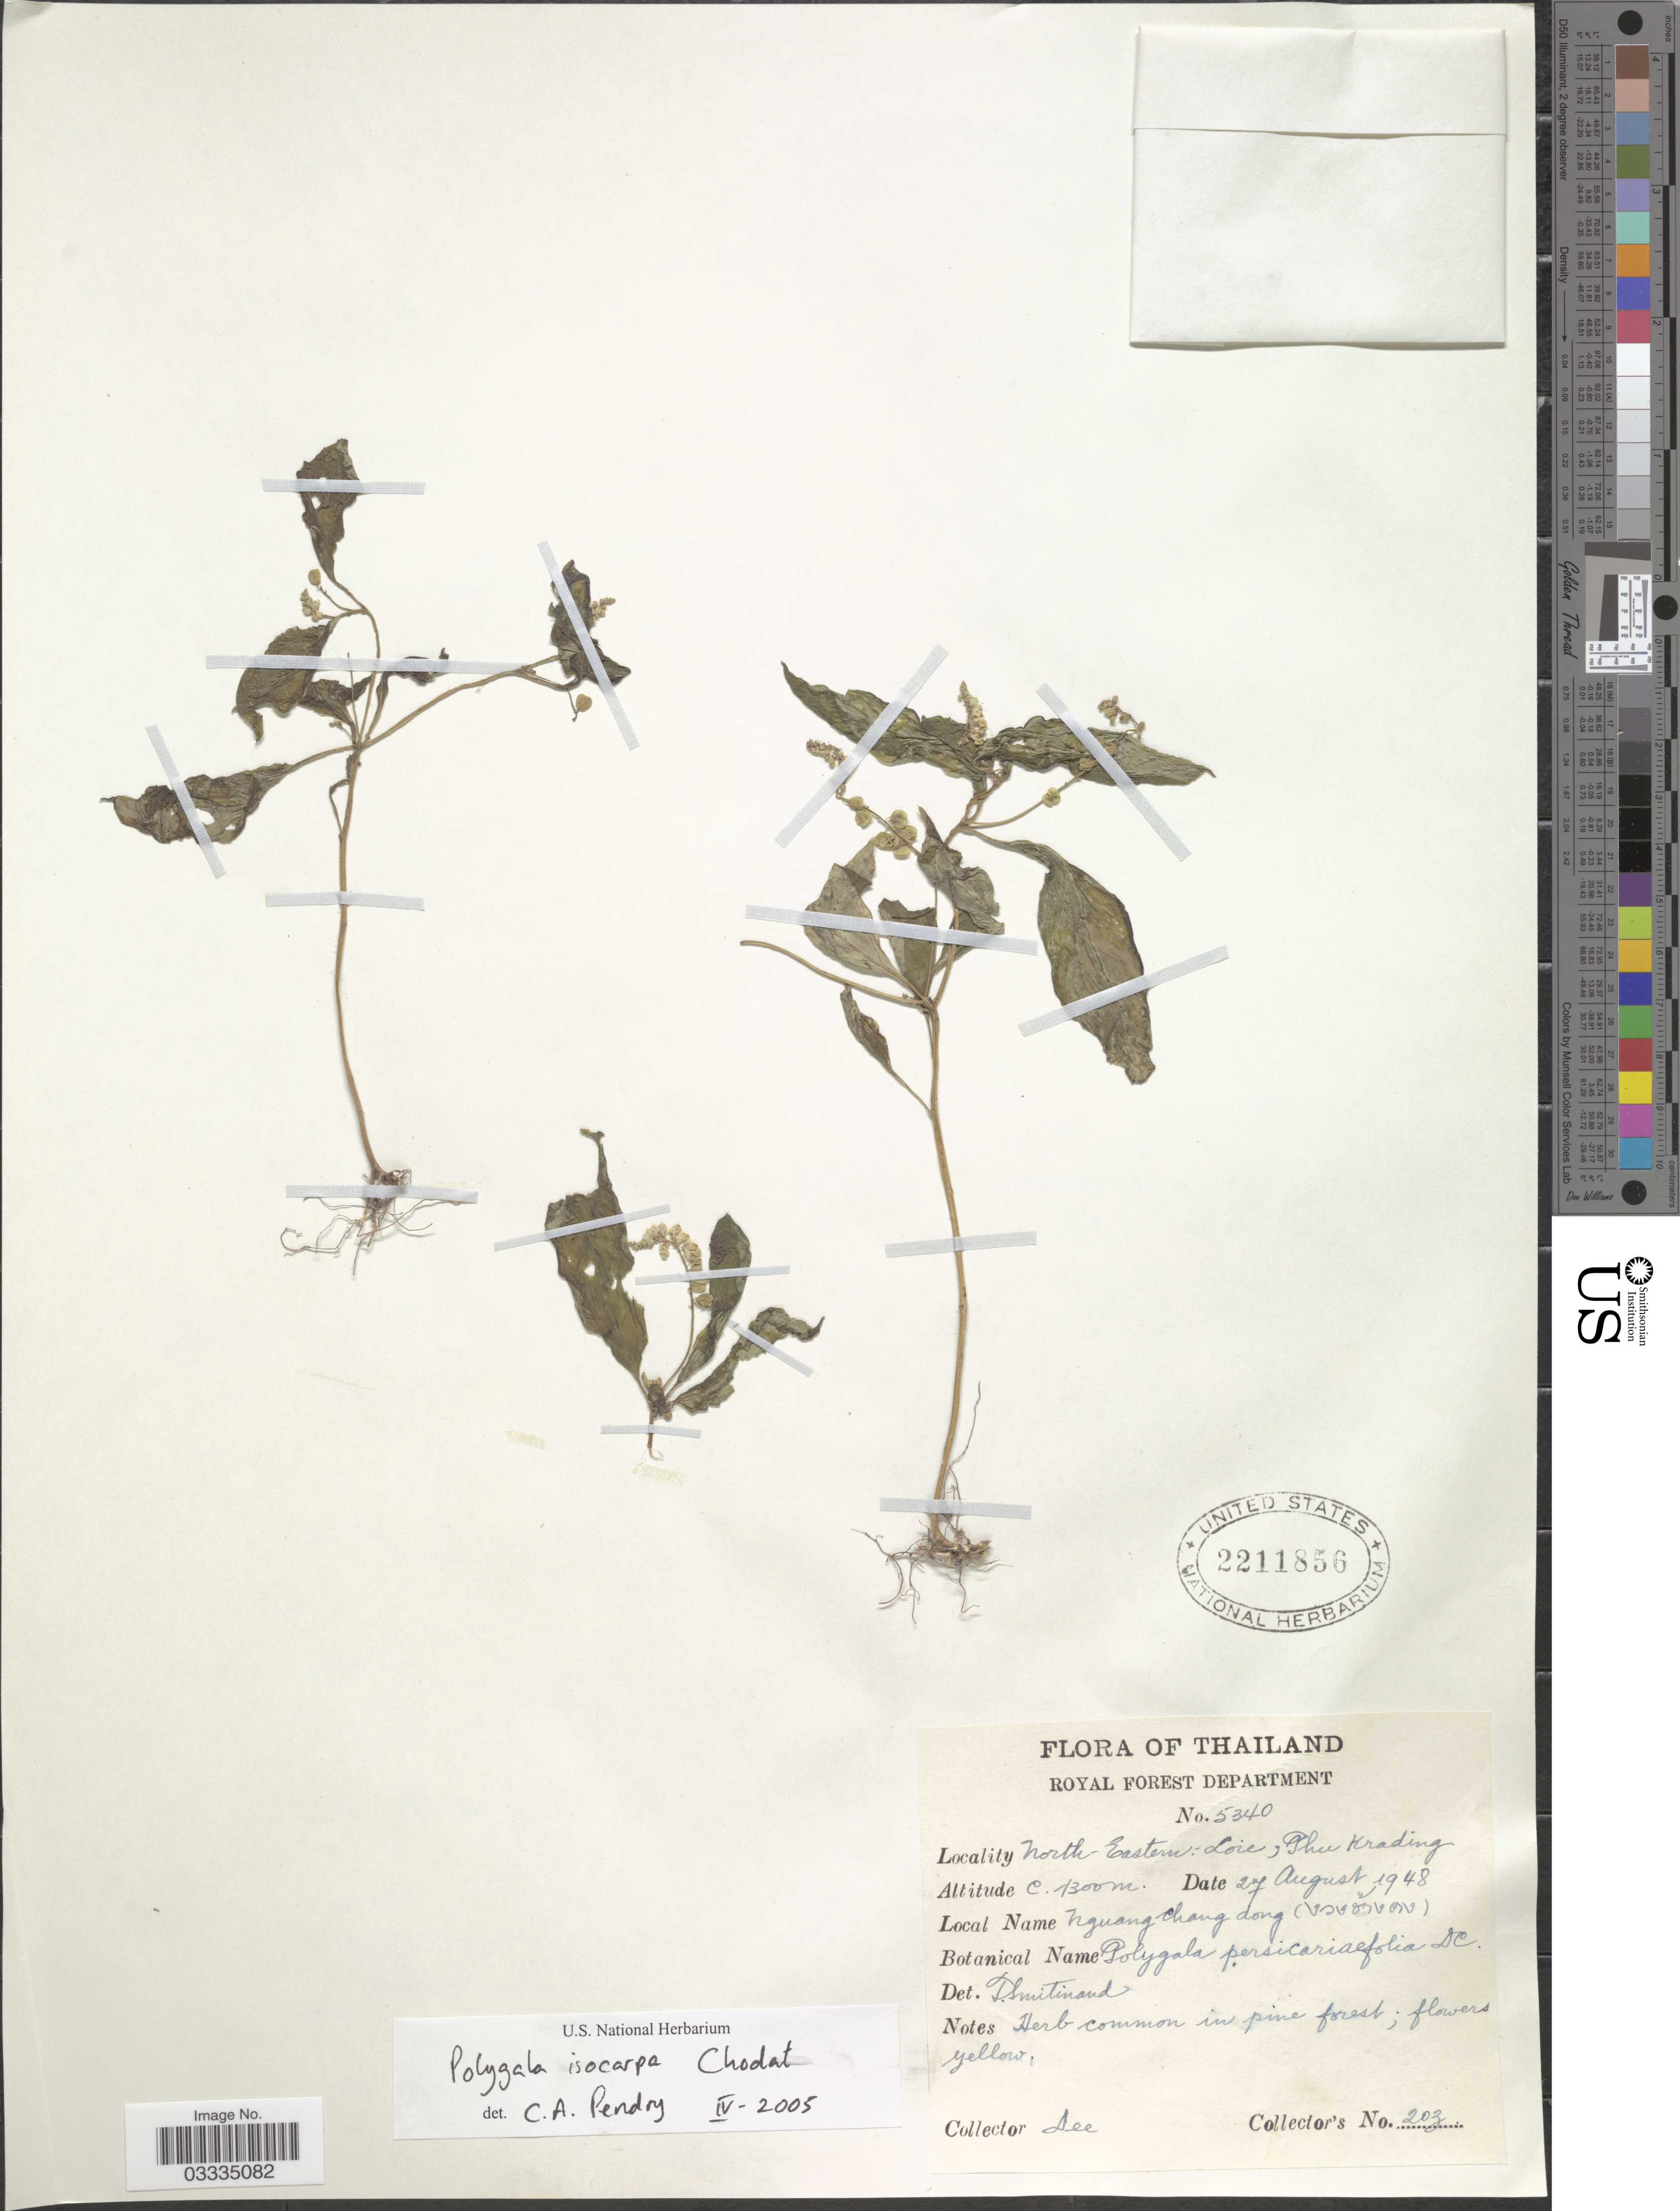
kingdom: Plantae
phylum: Tracheophyta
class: Magnoliopsida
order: Fabales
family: Polygalaceae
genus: Polygala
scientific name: Polygala isocarpa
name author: Chodat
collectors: -. Dee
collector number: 203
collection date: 1948-08-27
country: Thailand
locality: North-Eastern: Loie, Phu Krading.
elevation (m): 1300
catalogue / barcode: US 2211856